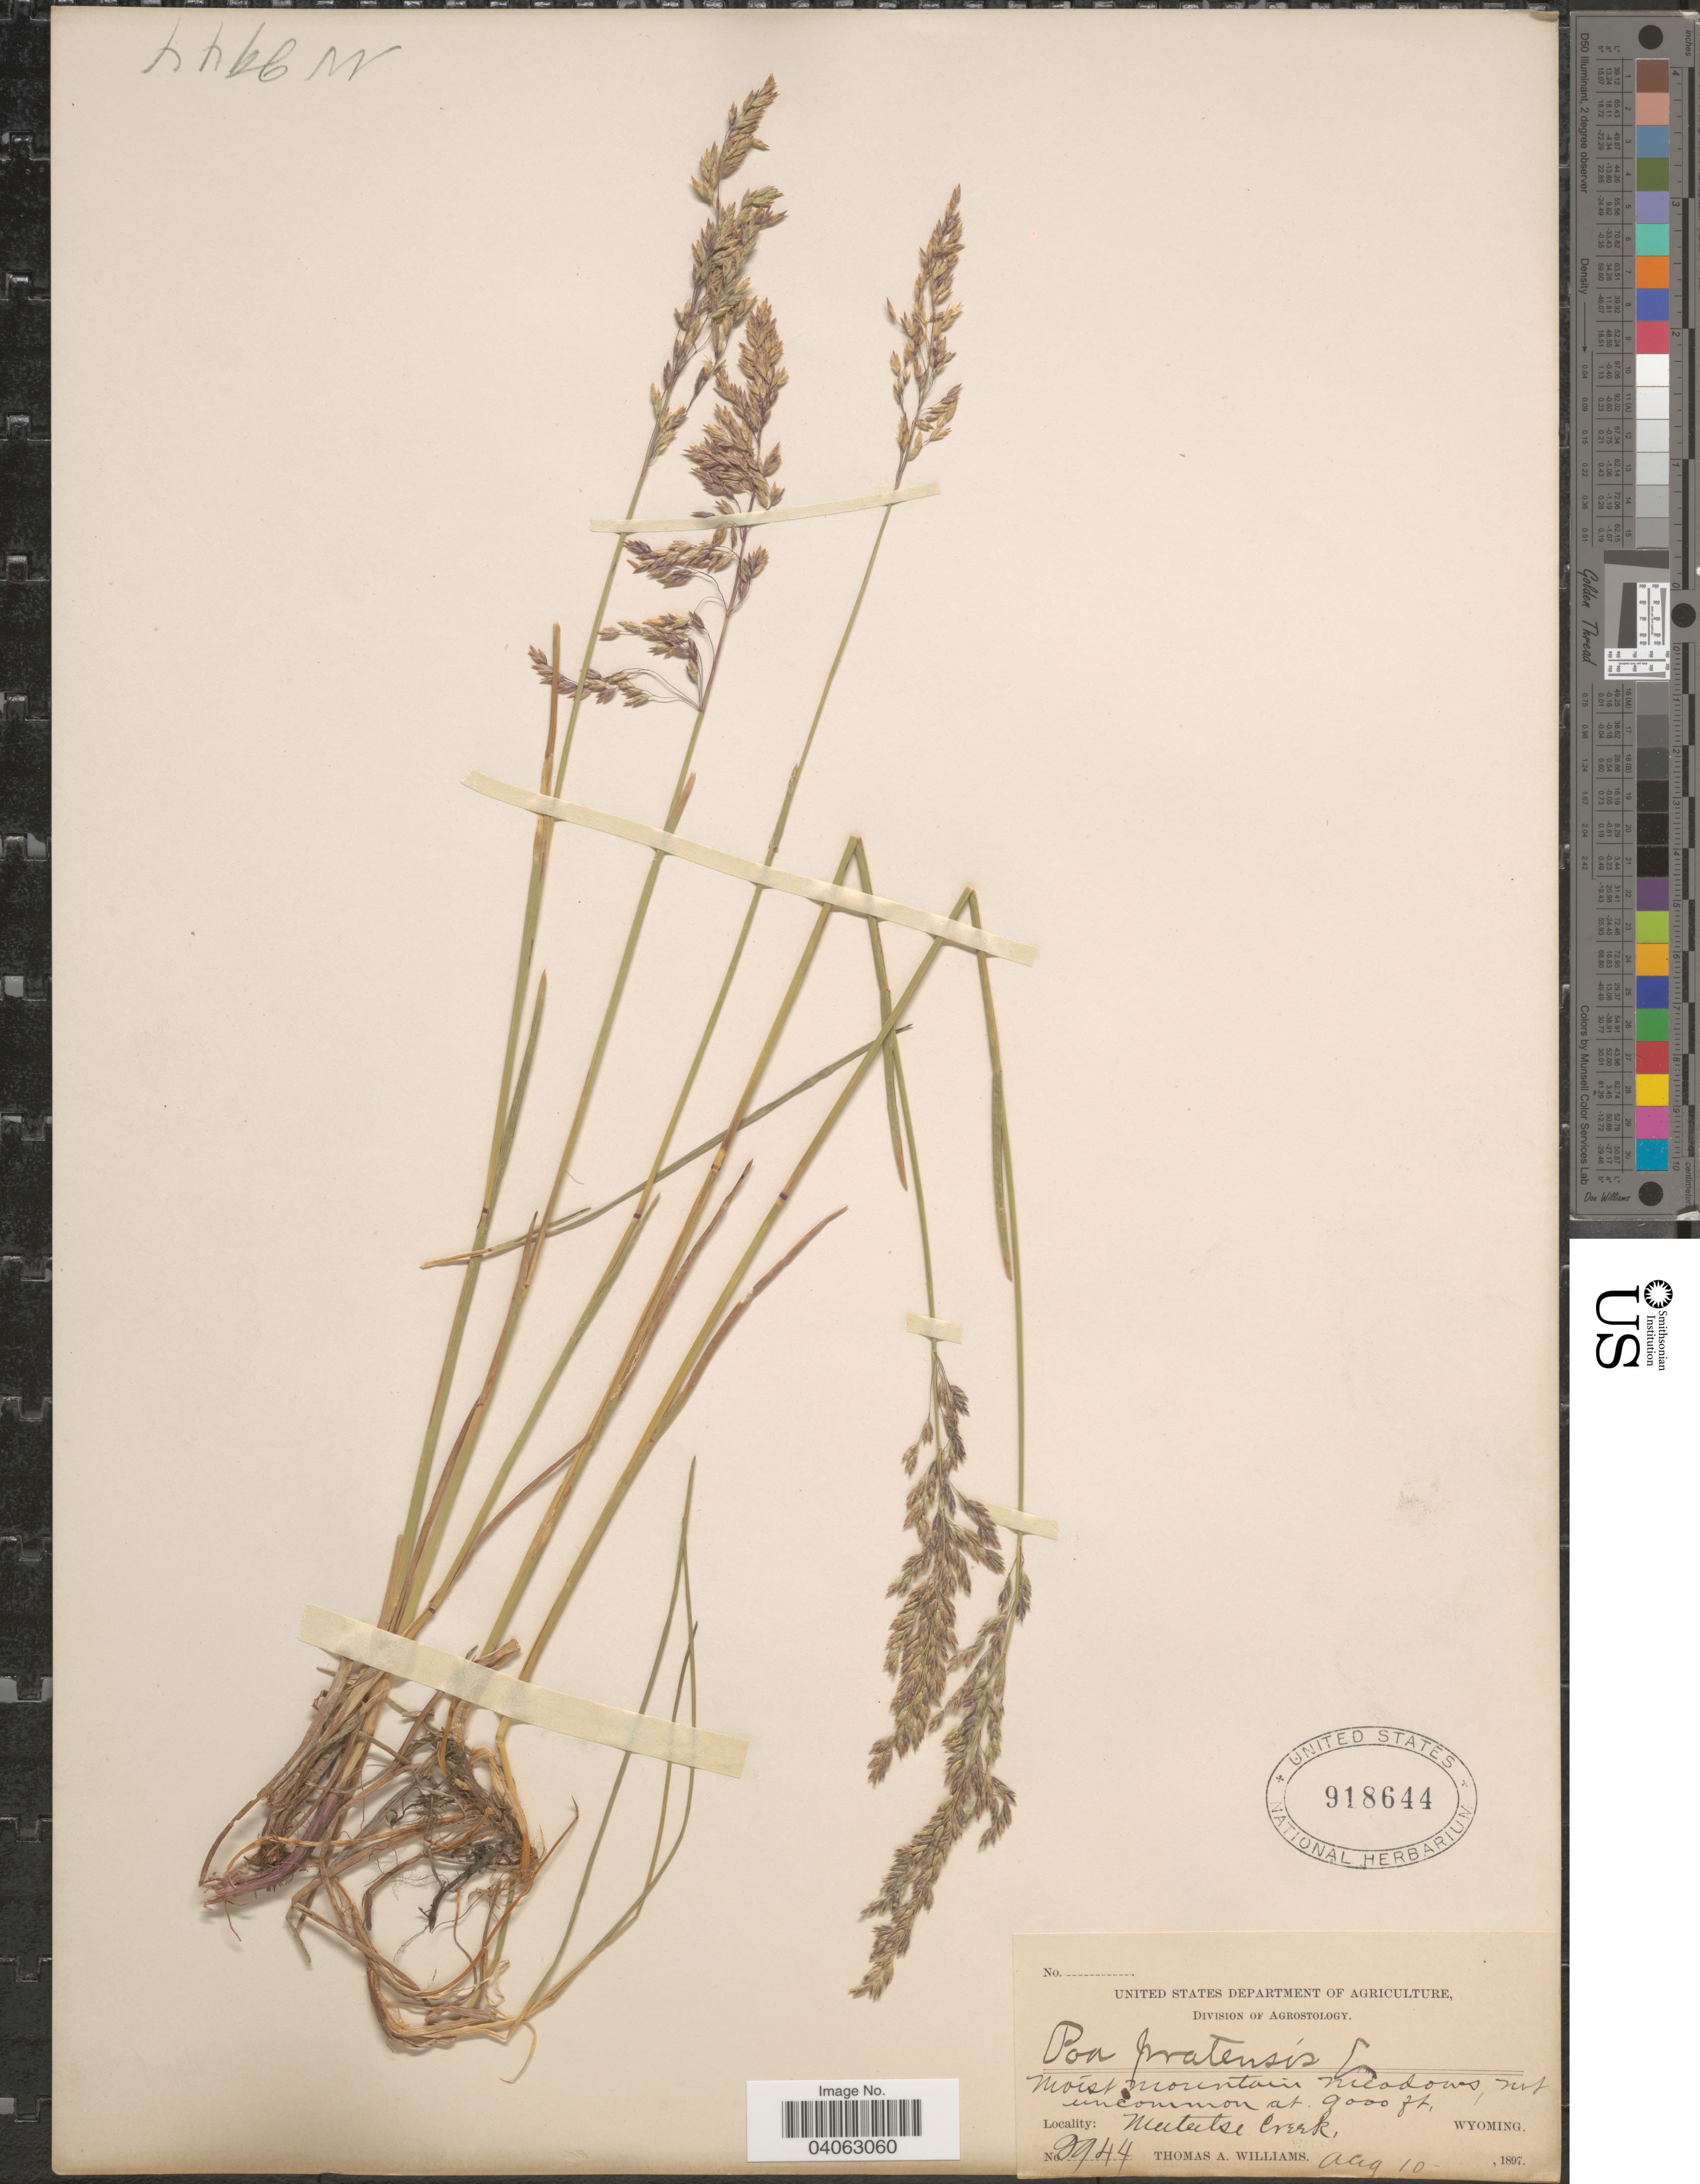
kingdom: Plantae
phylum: Tracheophyta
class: Liliopsida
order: Poales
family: Poaceae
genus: Poa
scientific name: Poa pratensis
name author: L.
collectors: T. A. Williams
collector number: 2944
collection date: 1897-08-10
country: United States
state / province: Wyoming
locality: Meeteetse Creek.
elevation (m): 2743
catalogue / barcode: US 918644